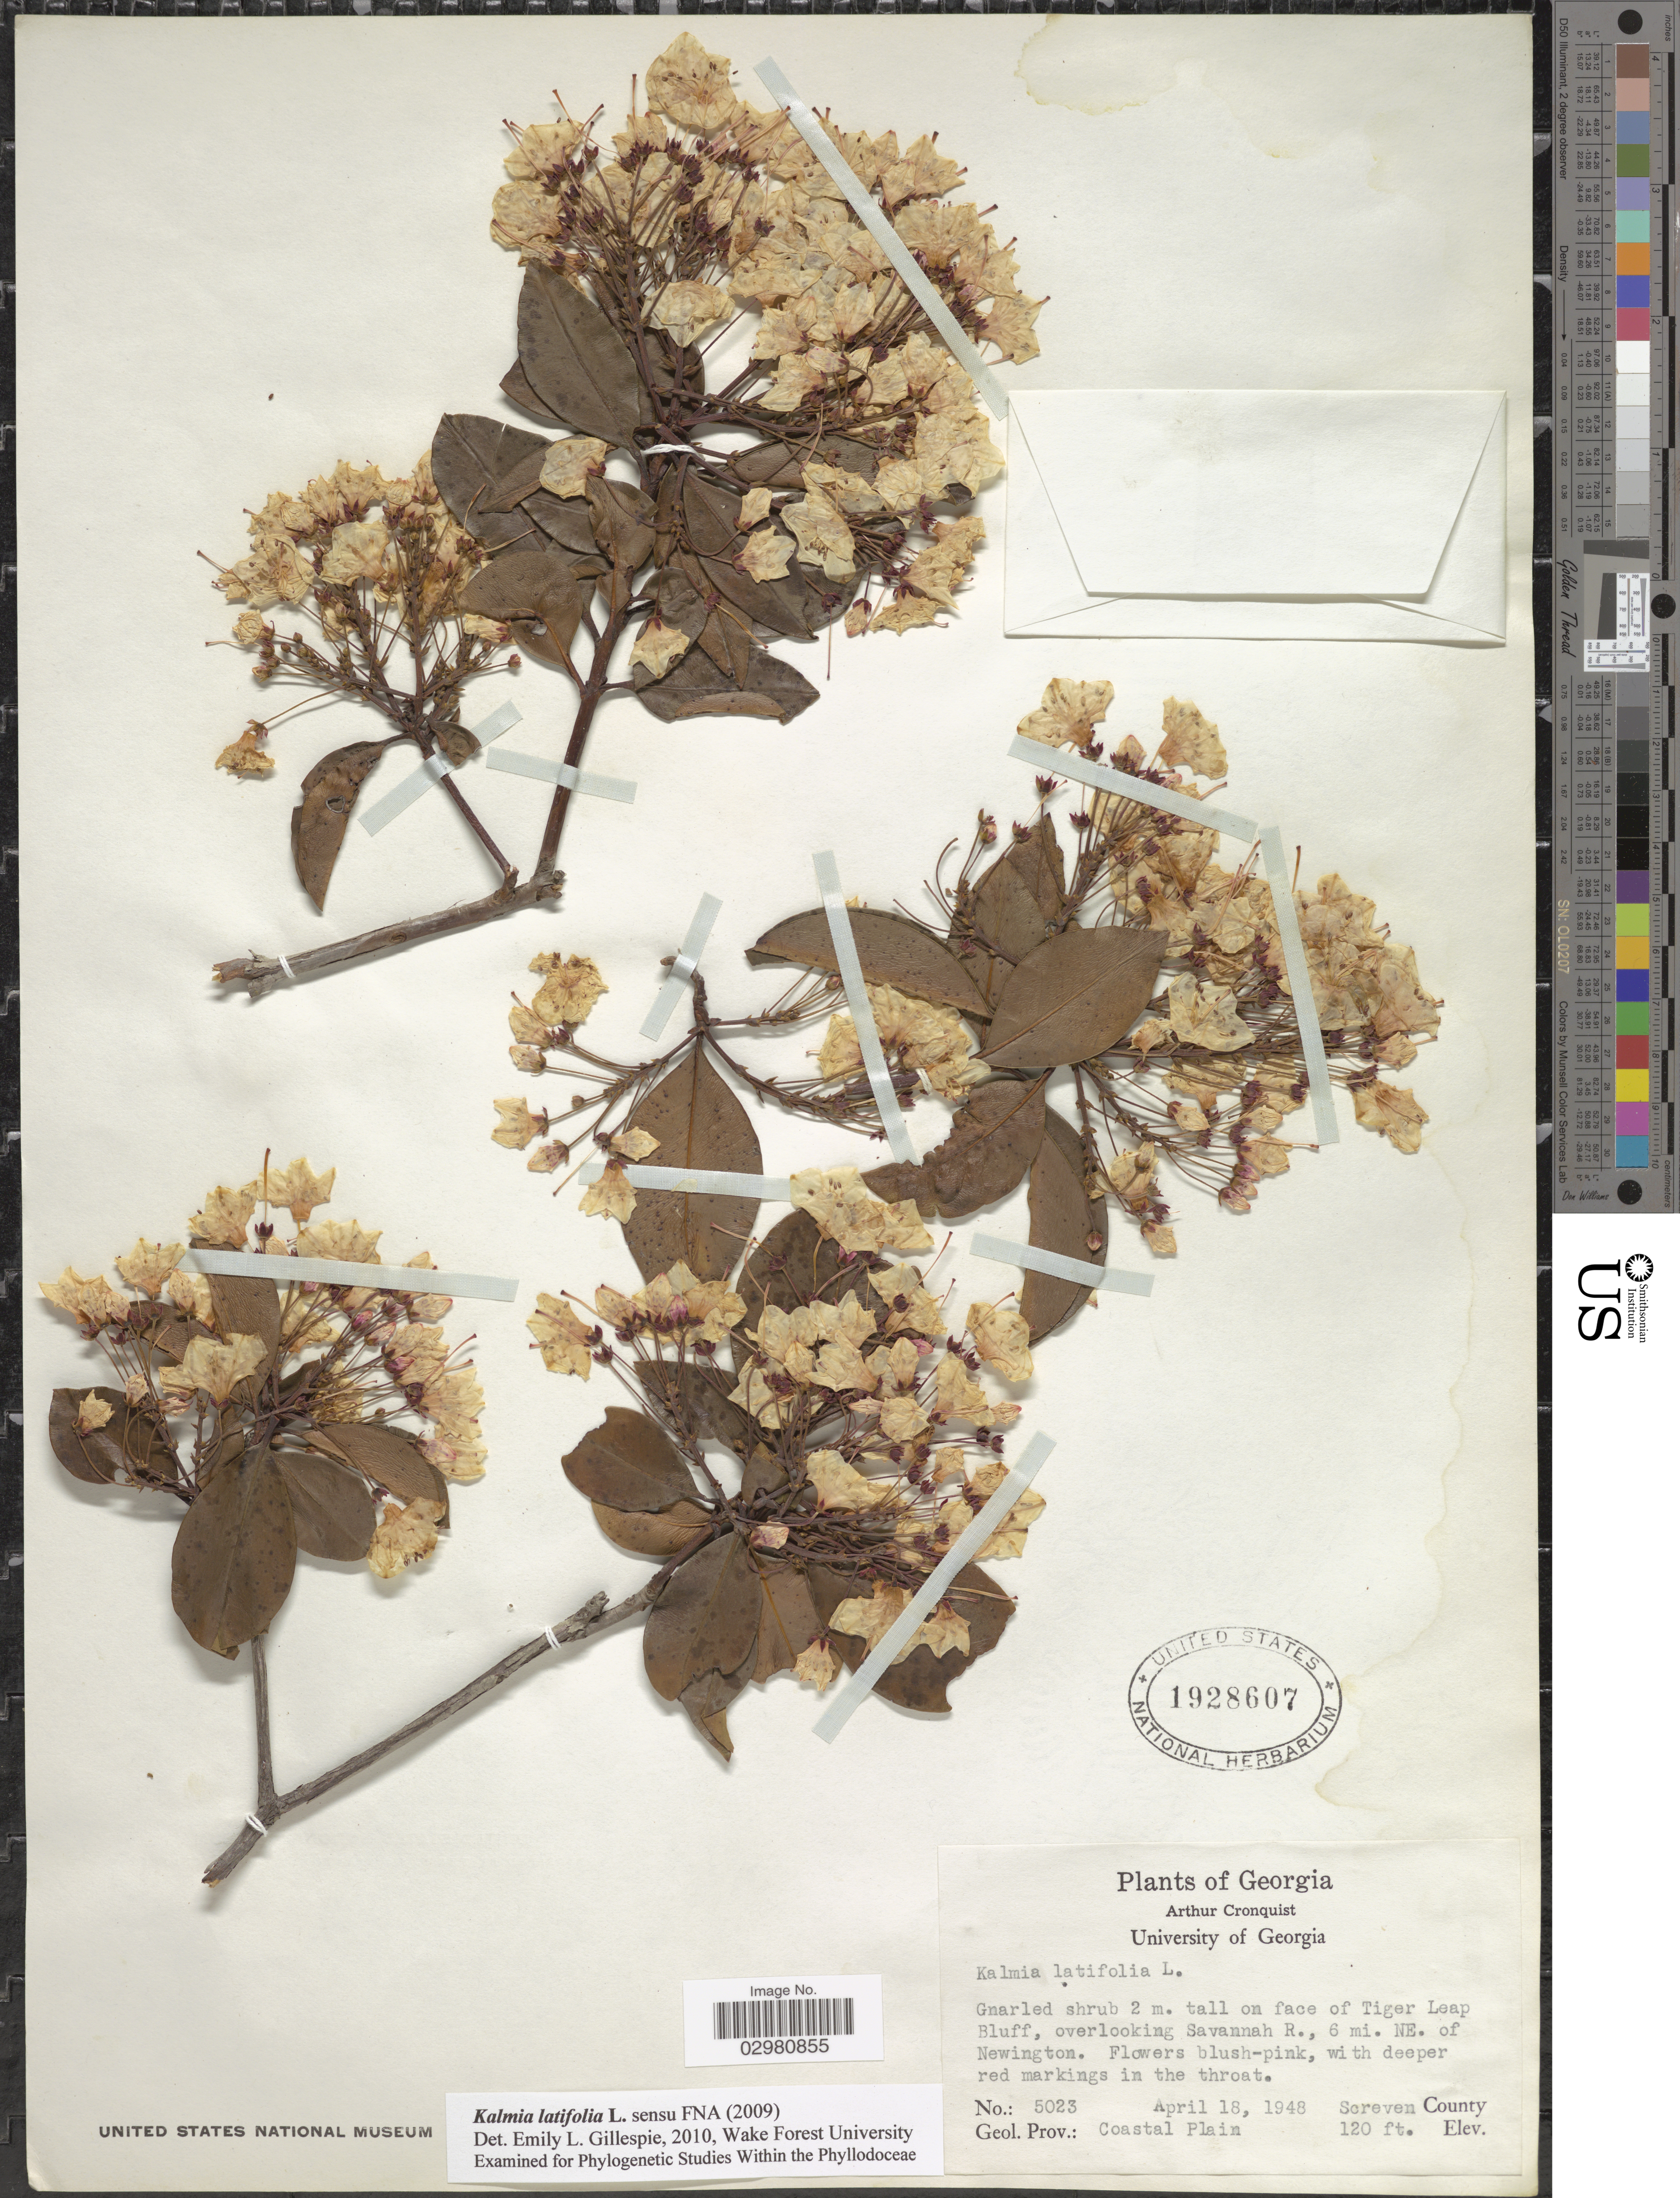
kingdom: Plantae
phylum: Tracheophyta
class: Magnoliopsida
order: Ericales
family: Ericaceae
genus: Kalmia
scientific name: Kalmia latifolia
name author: L.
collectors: A. J. Cronquist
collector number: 5023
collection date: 1948-04-18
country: United States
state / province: Georgia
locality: Tiger Leap Bluff, overlooking Savannah R., 6 mi. NE. of Newington. Screven County. Coastal Plain.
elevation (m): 37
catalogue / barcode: US 1928607